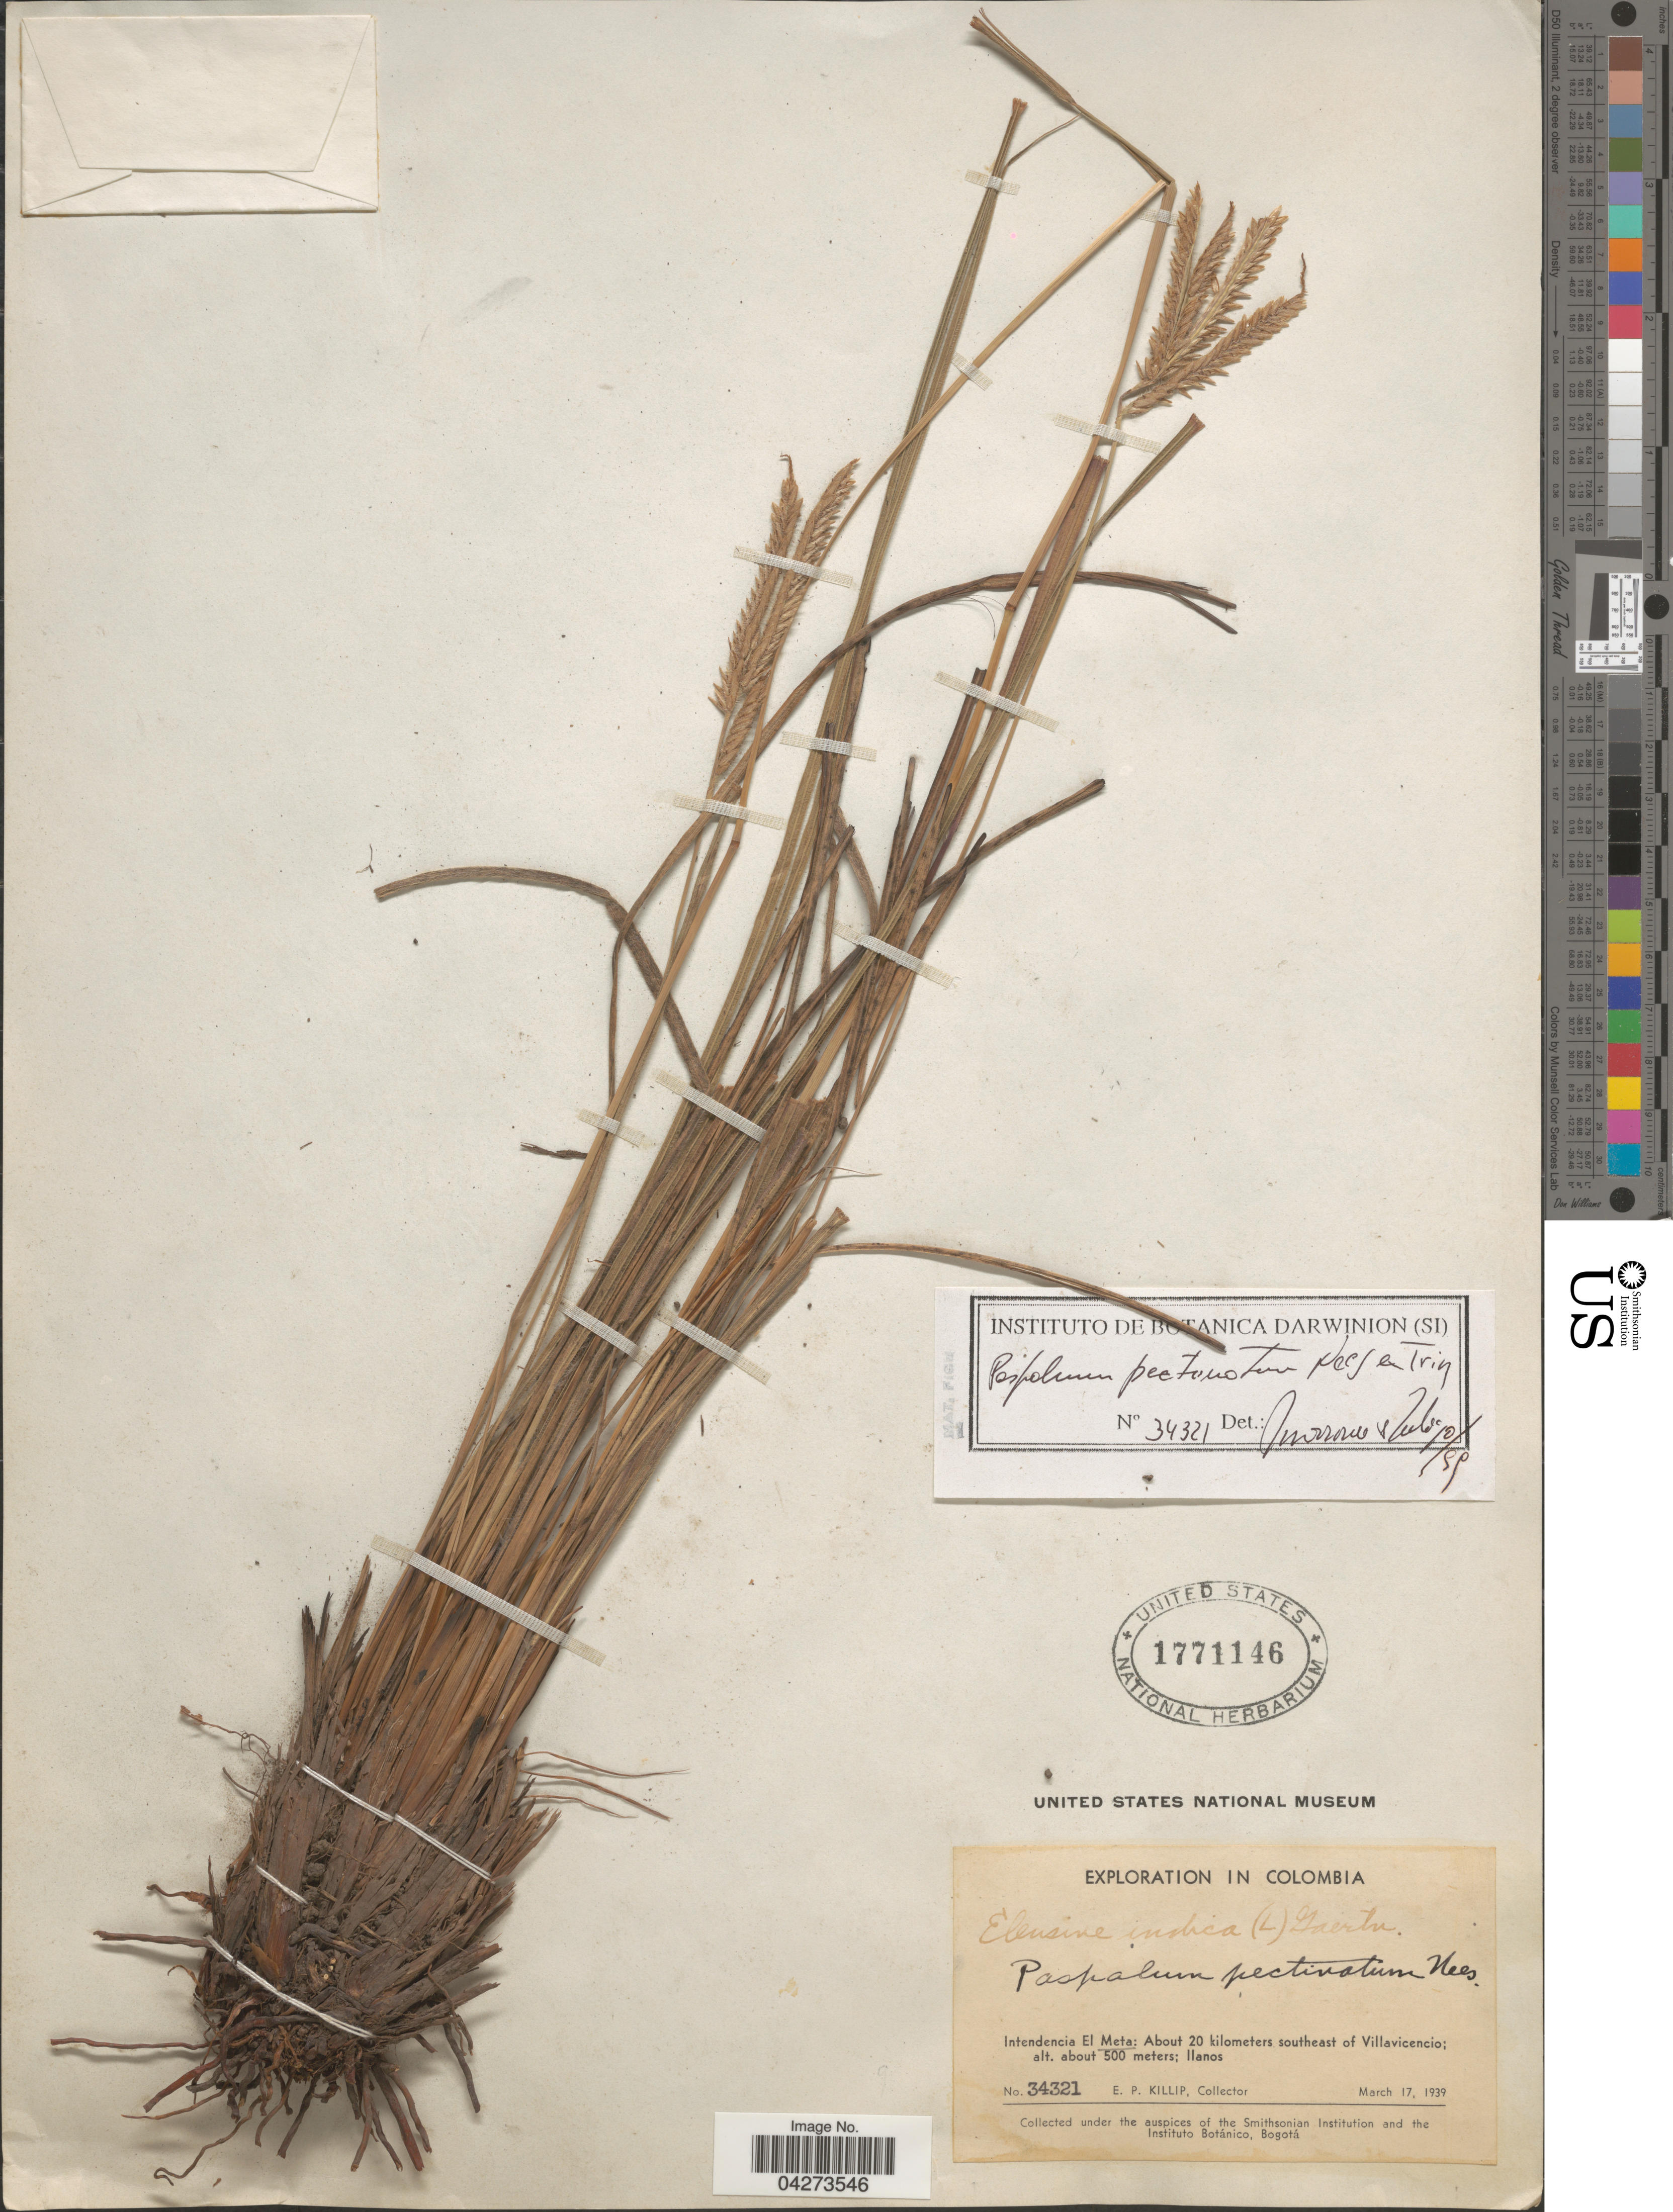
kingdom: Plantae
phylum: Tracheophyta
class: Liliopsida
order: Poales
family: Poaceae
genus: Paspalum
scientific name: Paspalum pectinatum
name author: Nees ex Trin.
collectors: E. P. Killip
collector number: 34321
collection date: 1939-03-17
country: Colombia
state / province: Meta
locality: Exploration in Colombia. Intendencia El Meta: About 20 kilometers southeast of Villavicencio.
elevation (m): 500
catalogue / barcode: US 1771146